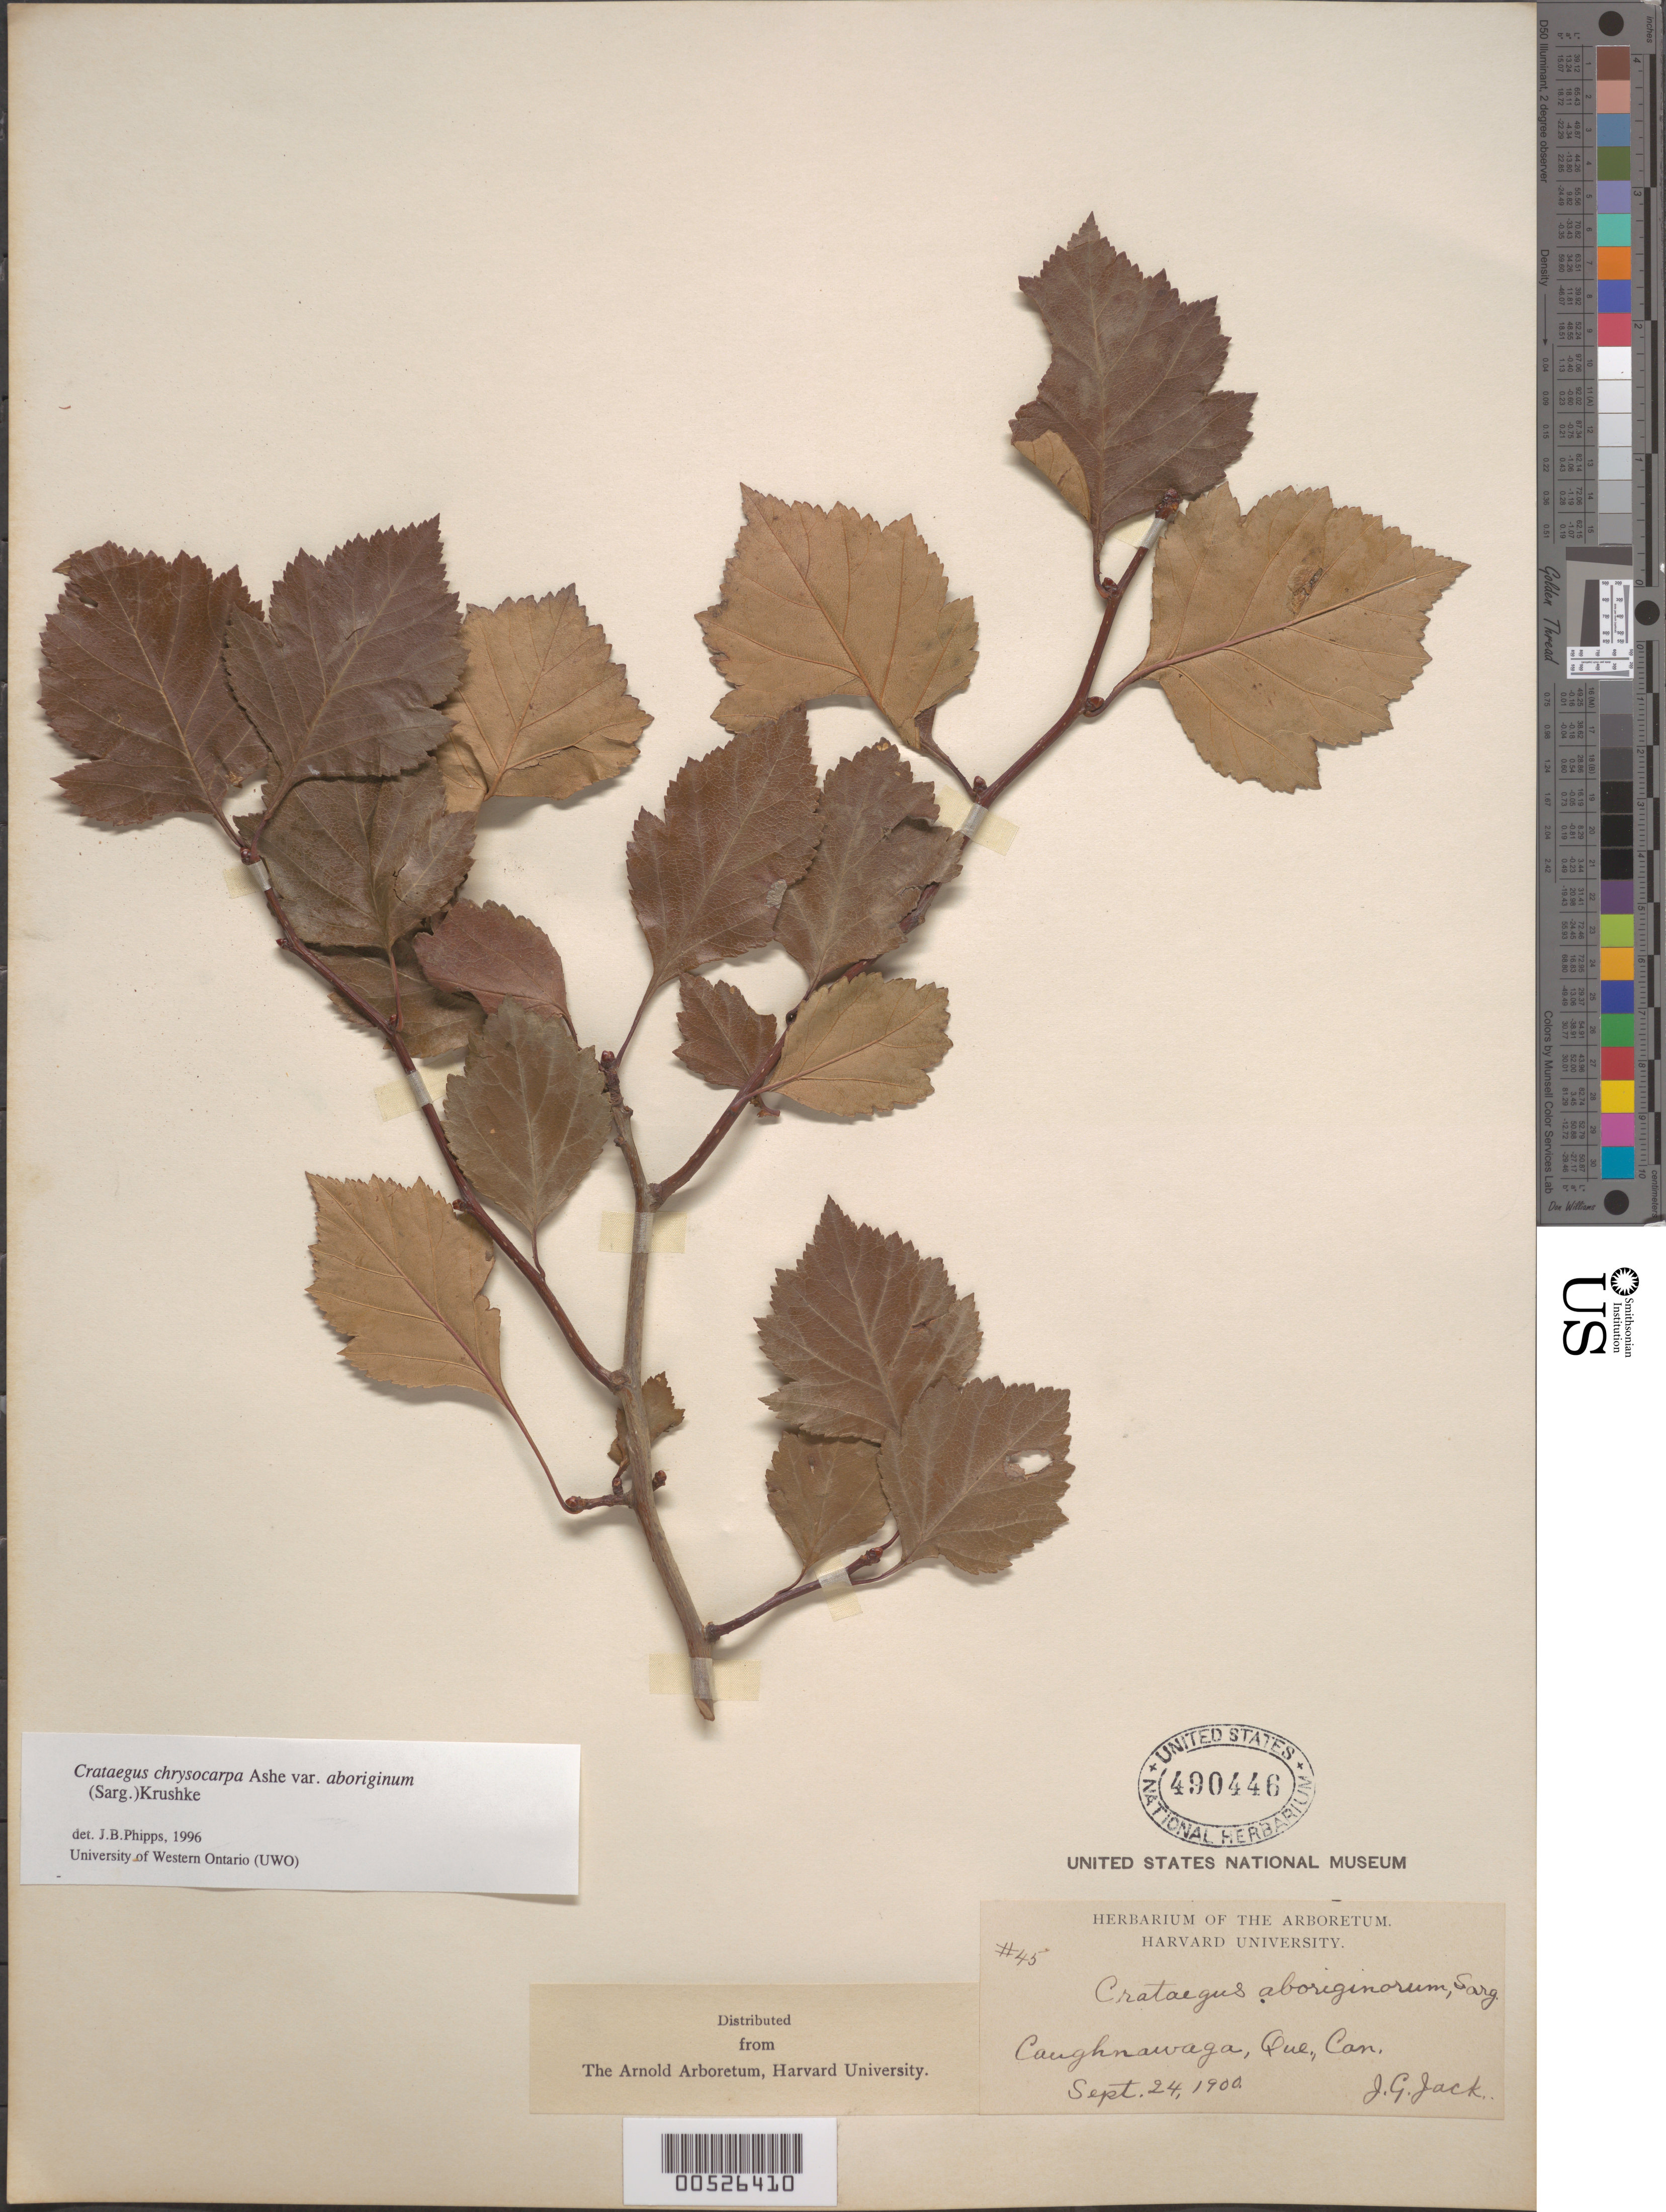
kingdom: Plantae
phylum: Tracheophyta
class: Magnoliopsida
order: Rosales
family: Rosaceae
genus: Crataegus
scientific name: Crataegus chrysocarpa var. aboriginum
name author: (Sarg.) Krushke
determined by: Phipps, James B., (UWO), University of Western Ontario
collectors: J. G. Jack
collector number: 45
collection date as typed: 24 Sep 1900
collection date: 1900-09-24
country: Canada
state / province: Quebec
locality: Caughnawaga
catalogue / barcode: US 490446